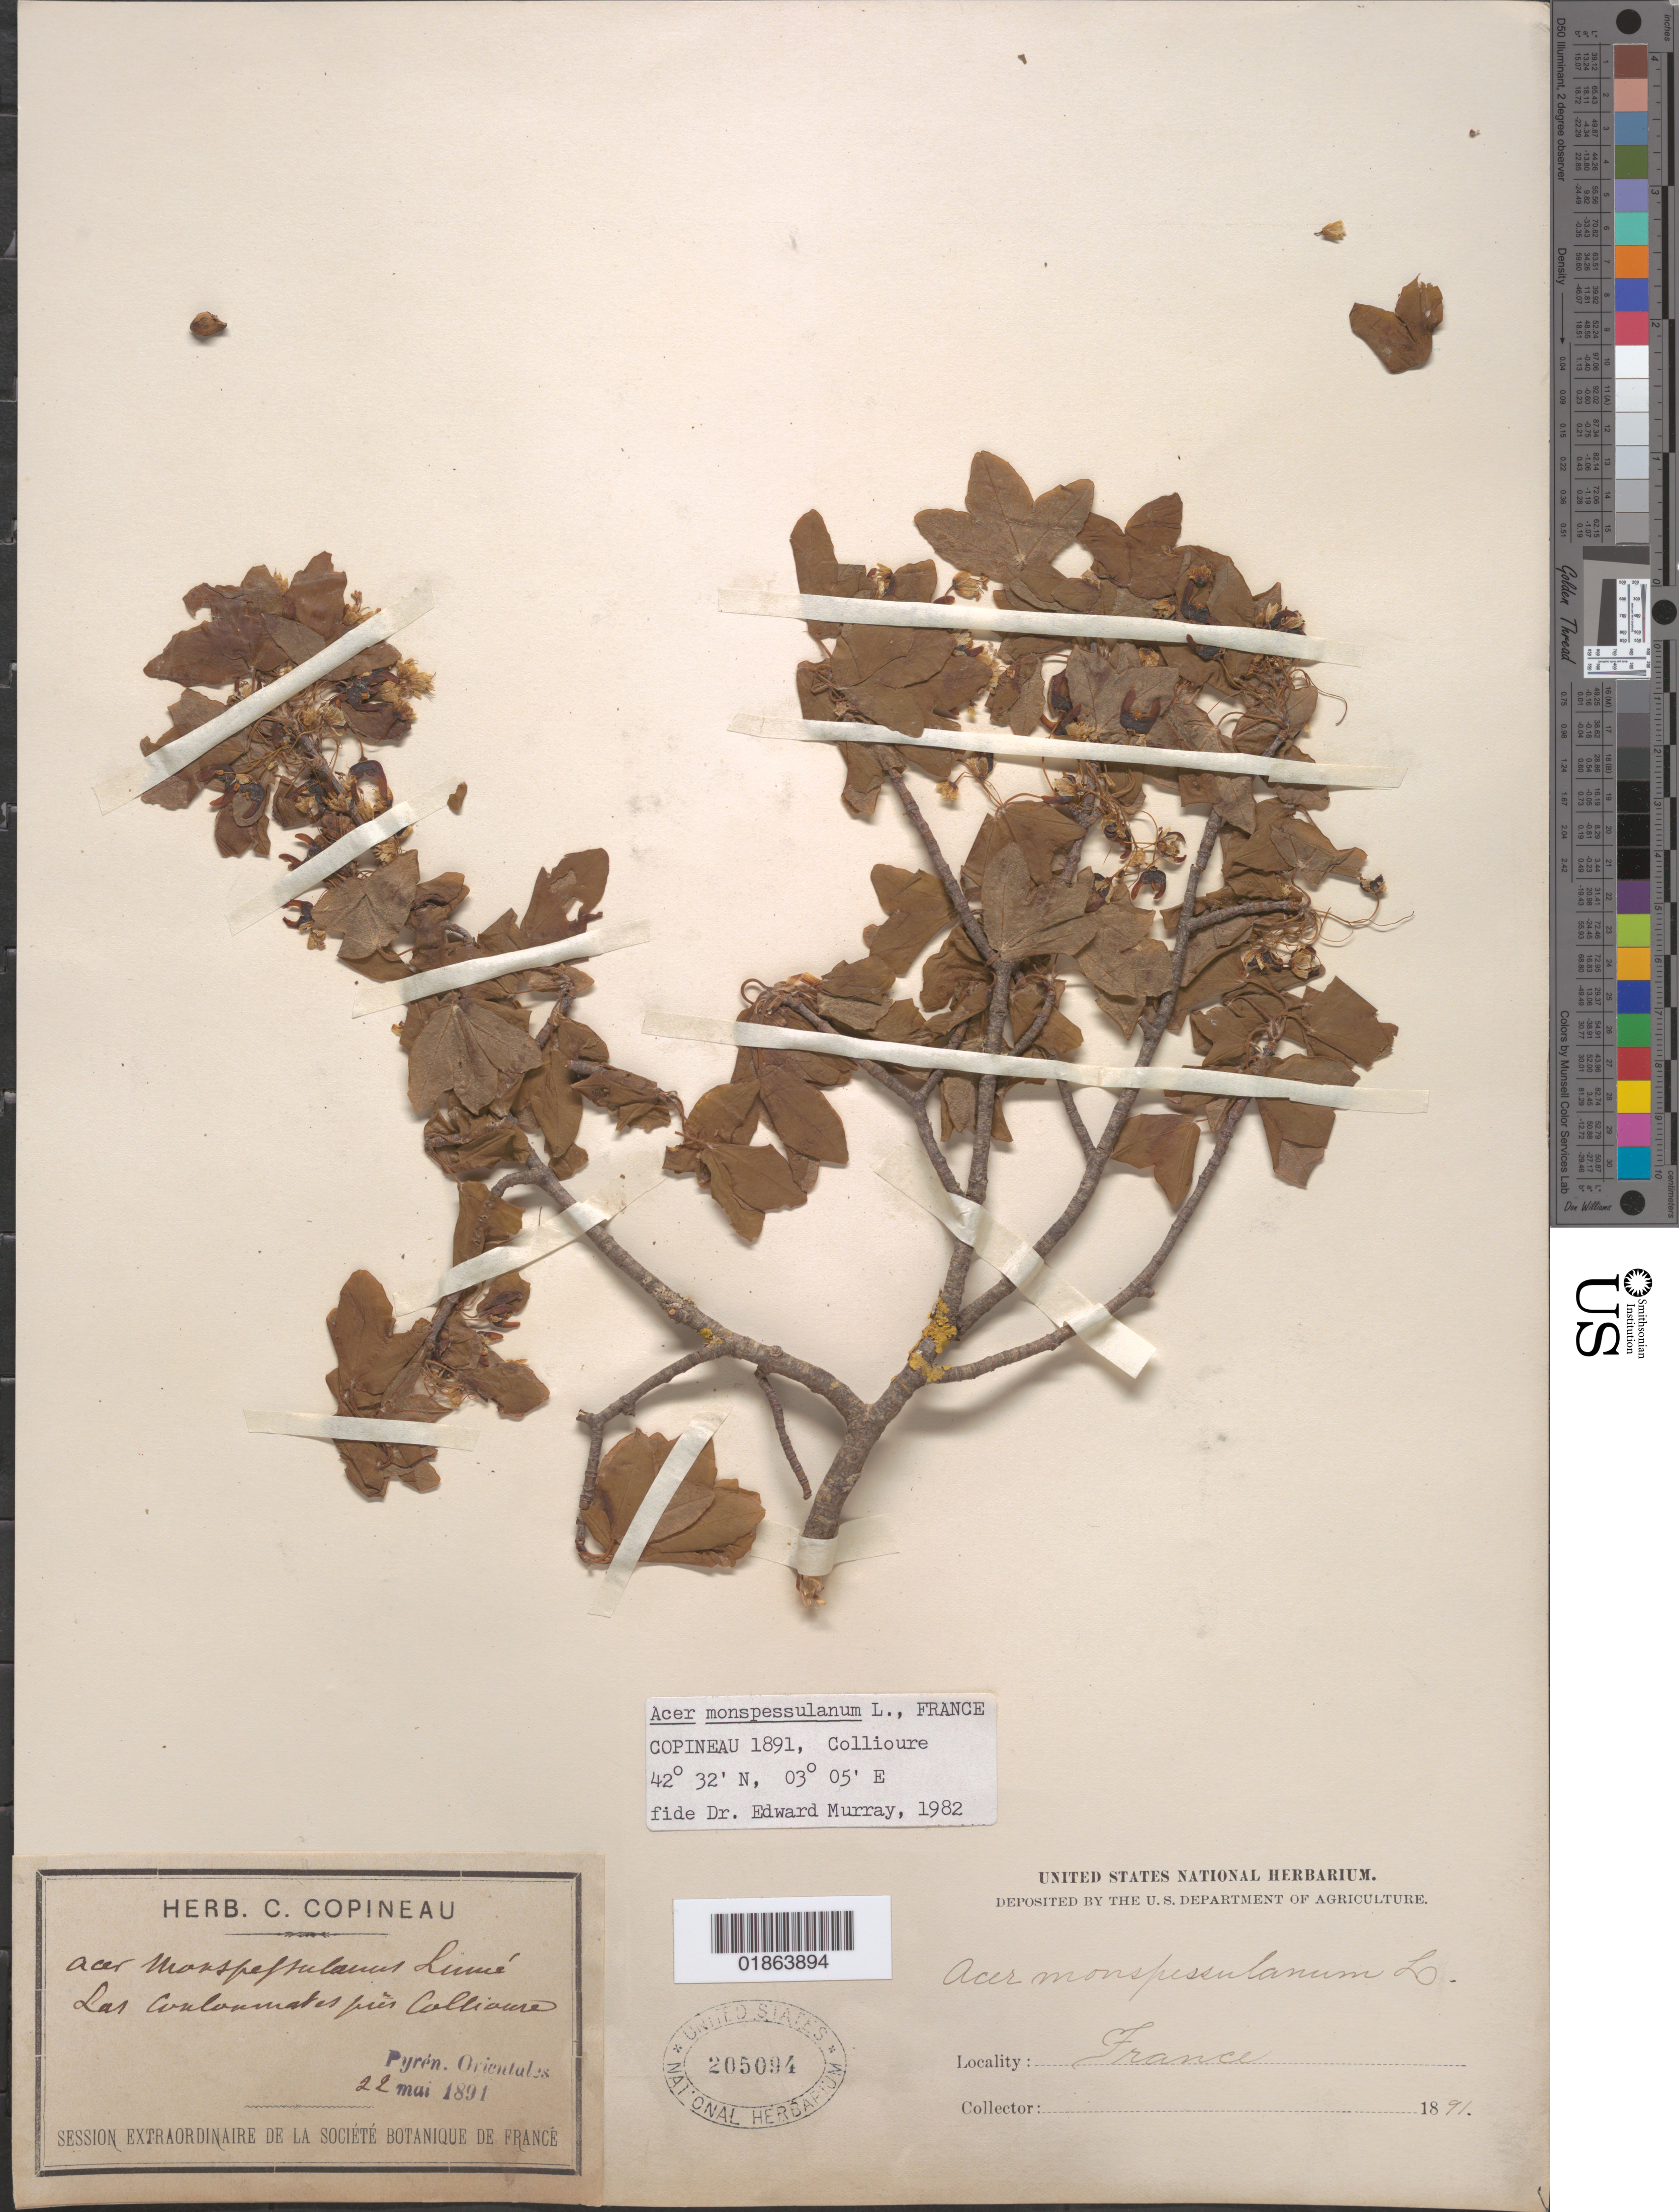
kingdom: Plantae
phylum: Tracheophyta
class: Magnoliopsida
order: Sapindales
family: Sapindaceae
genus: Acer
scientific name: Acer monspessulanum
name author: L.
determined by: Murray, Edward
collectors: ex herb. C. Copineau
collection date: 1891-05-22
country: France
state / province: Occitanie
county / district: Pyrénées-Orientales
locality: Collioure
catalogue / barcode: US 205094